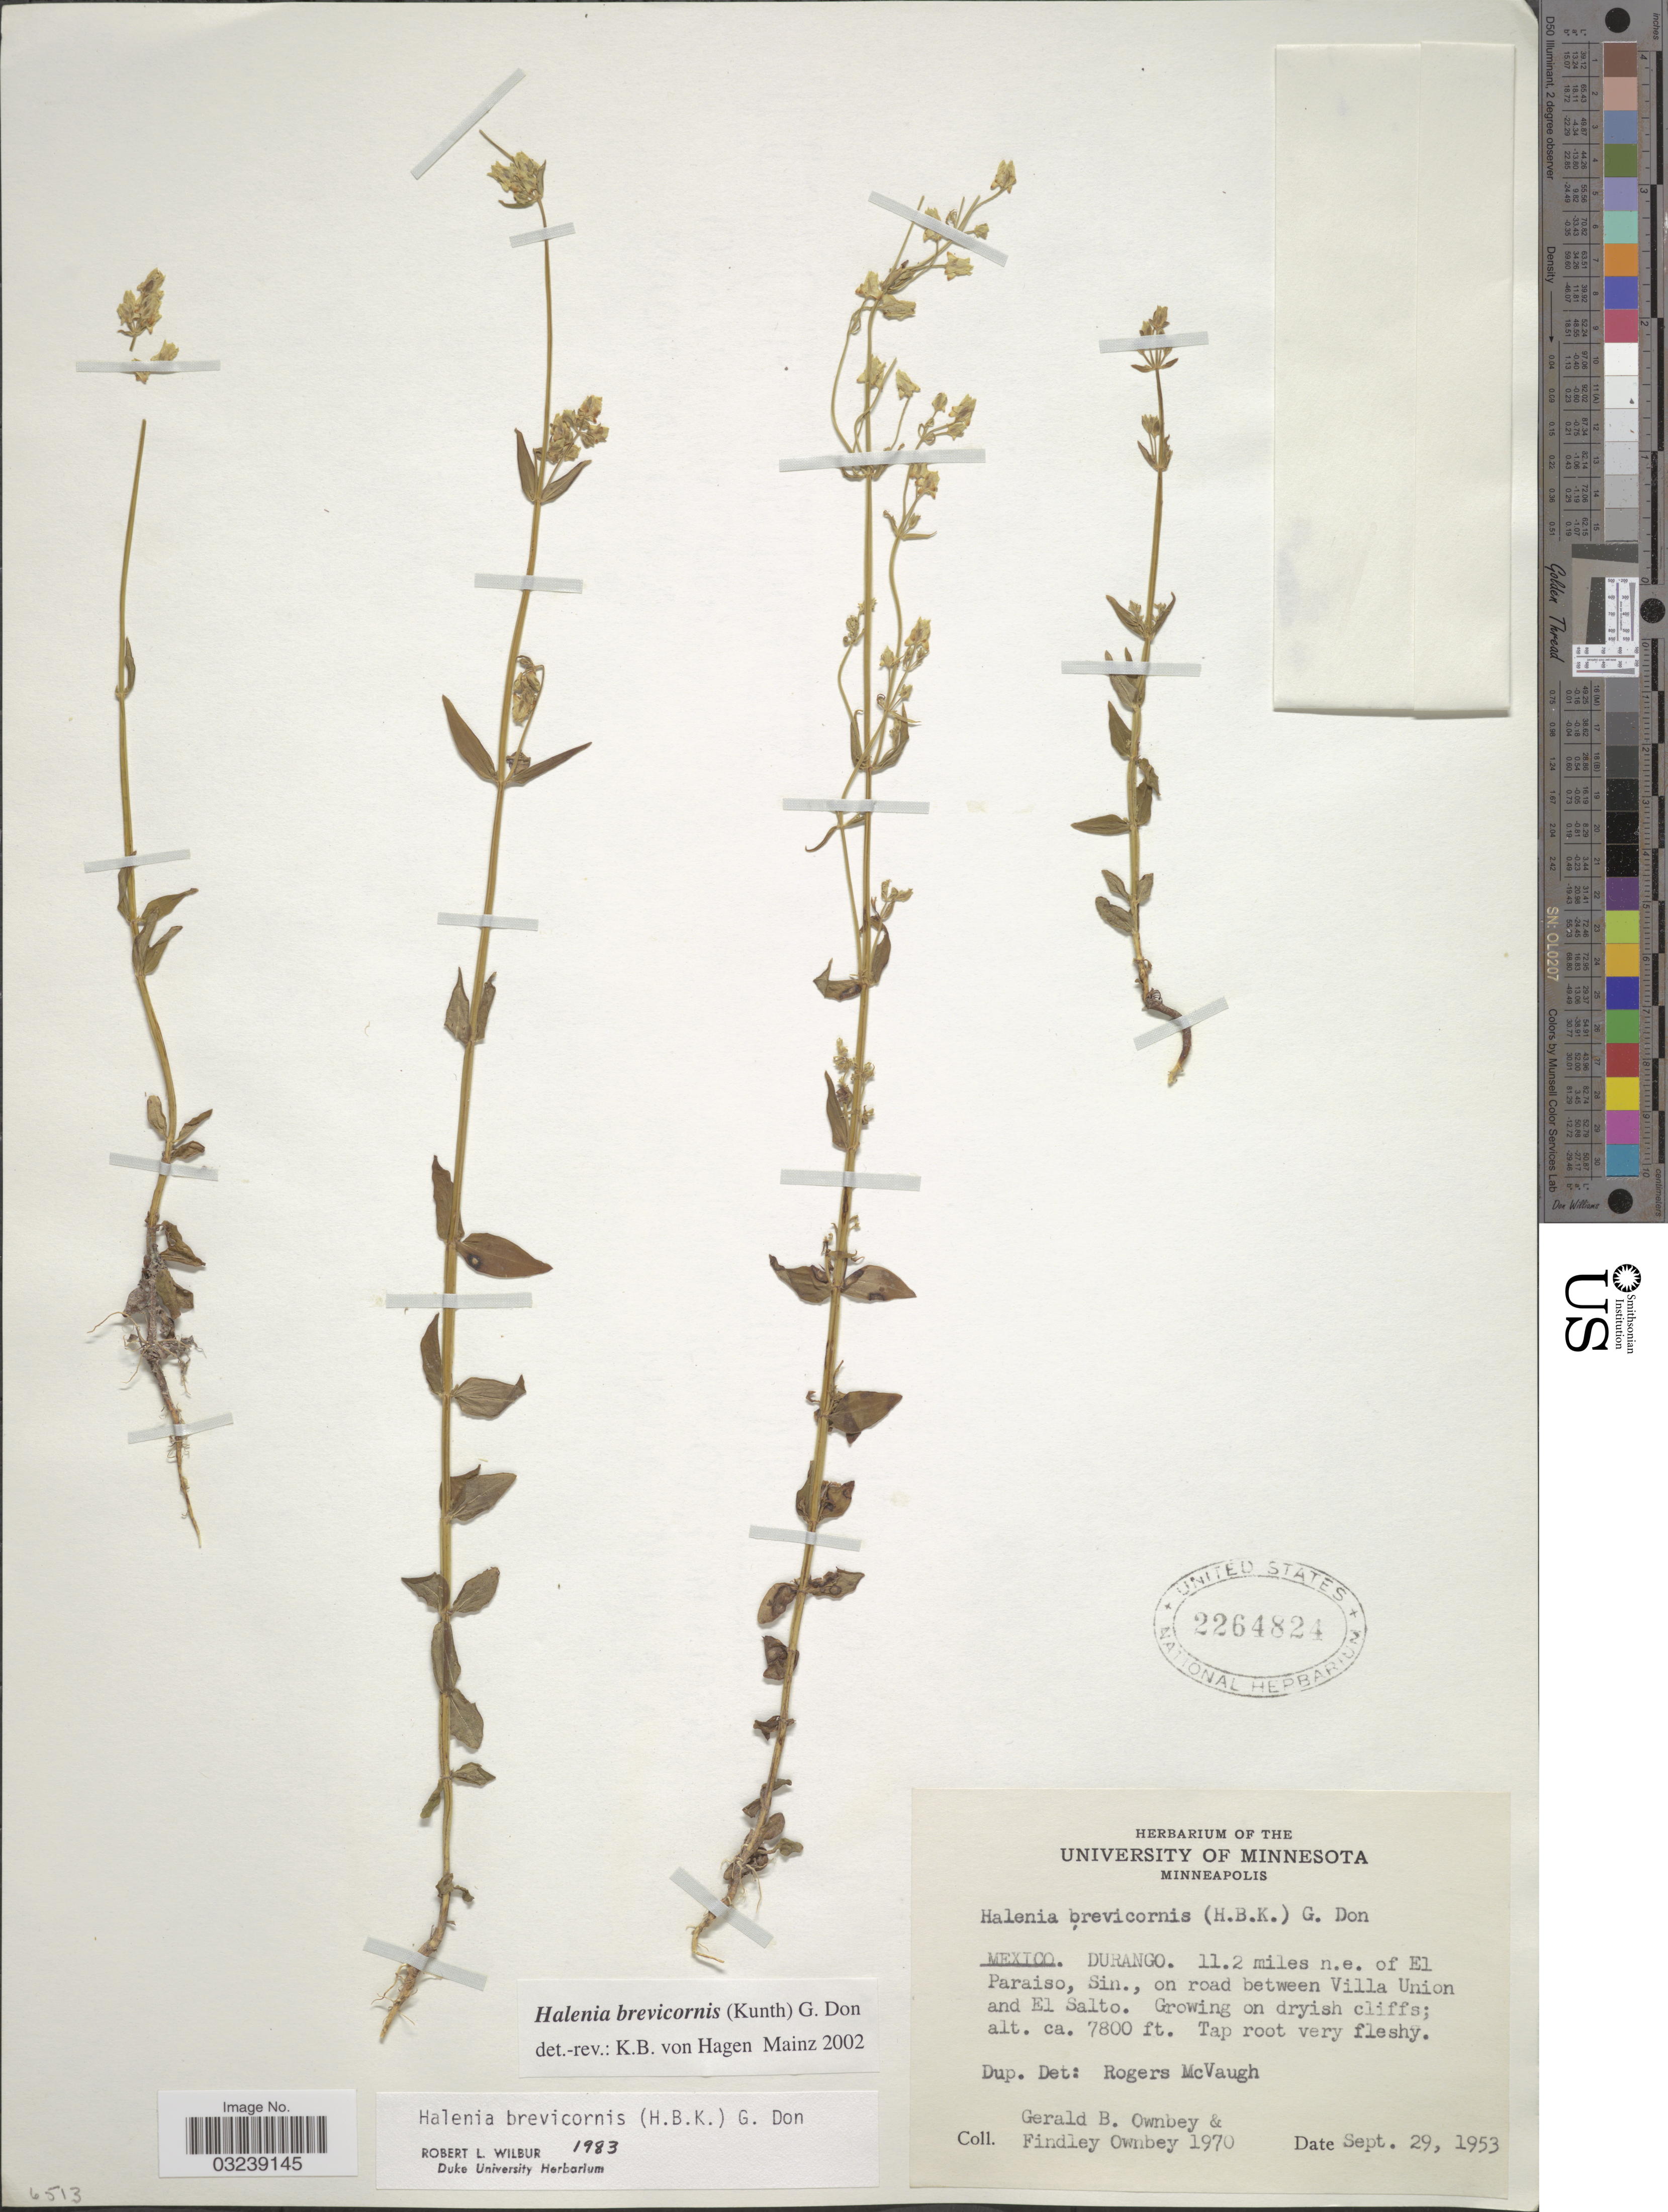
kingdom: Plantae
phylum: Tracheophyta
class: Magnoliopsida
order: Gentianales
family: Gentianaceae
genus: Halenia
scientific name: Halenia brevicornis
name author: (Kunth) G. Don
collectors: G. B. Ownbey & F. Ownbey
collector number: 1970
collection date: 1953-09-29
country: Mexico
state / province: Durango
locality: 11.2 miles n.e. of El Paraiso, Sin., on road between Villa Union and El Salto.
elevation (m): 2377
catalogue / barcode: US 2264824